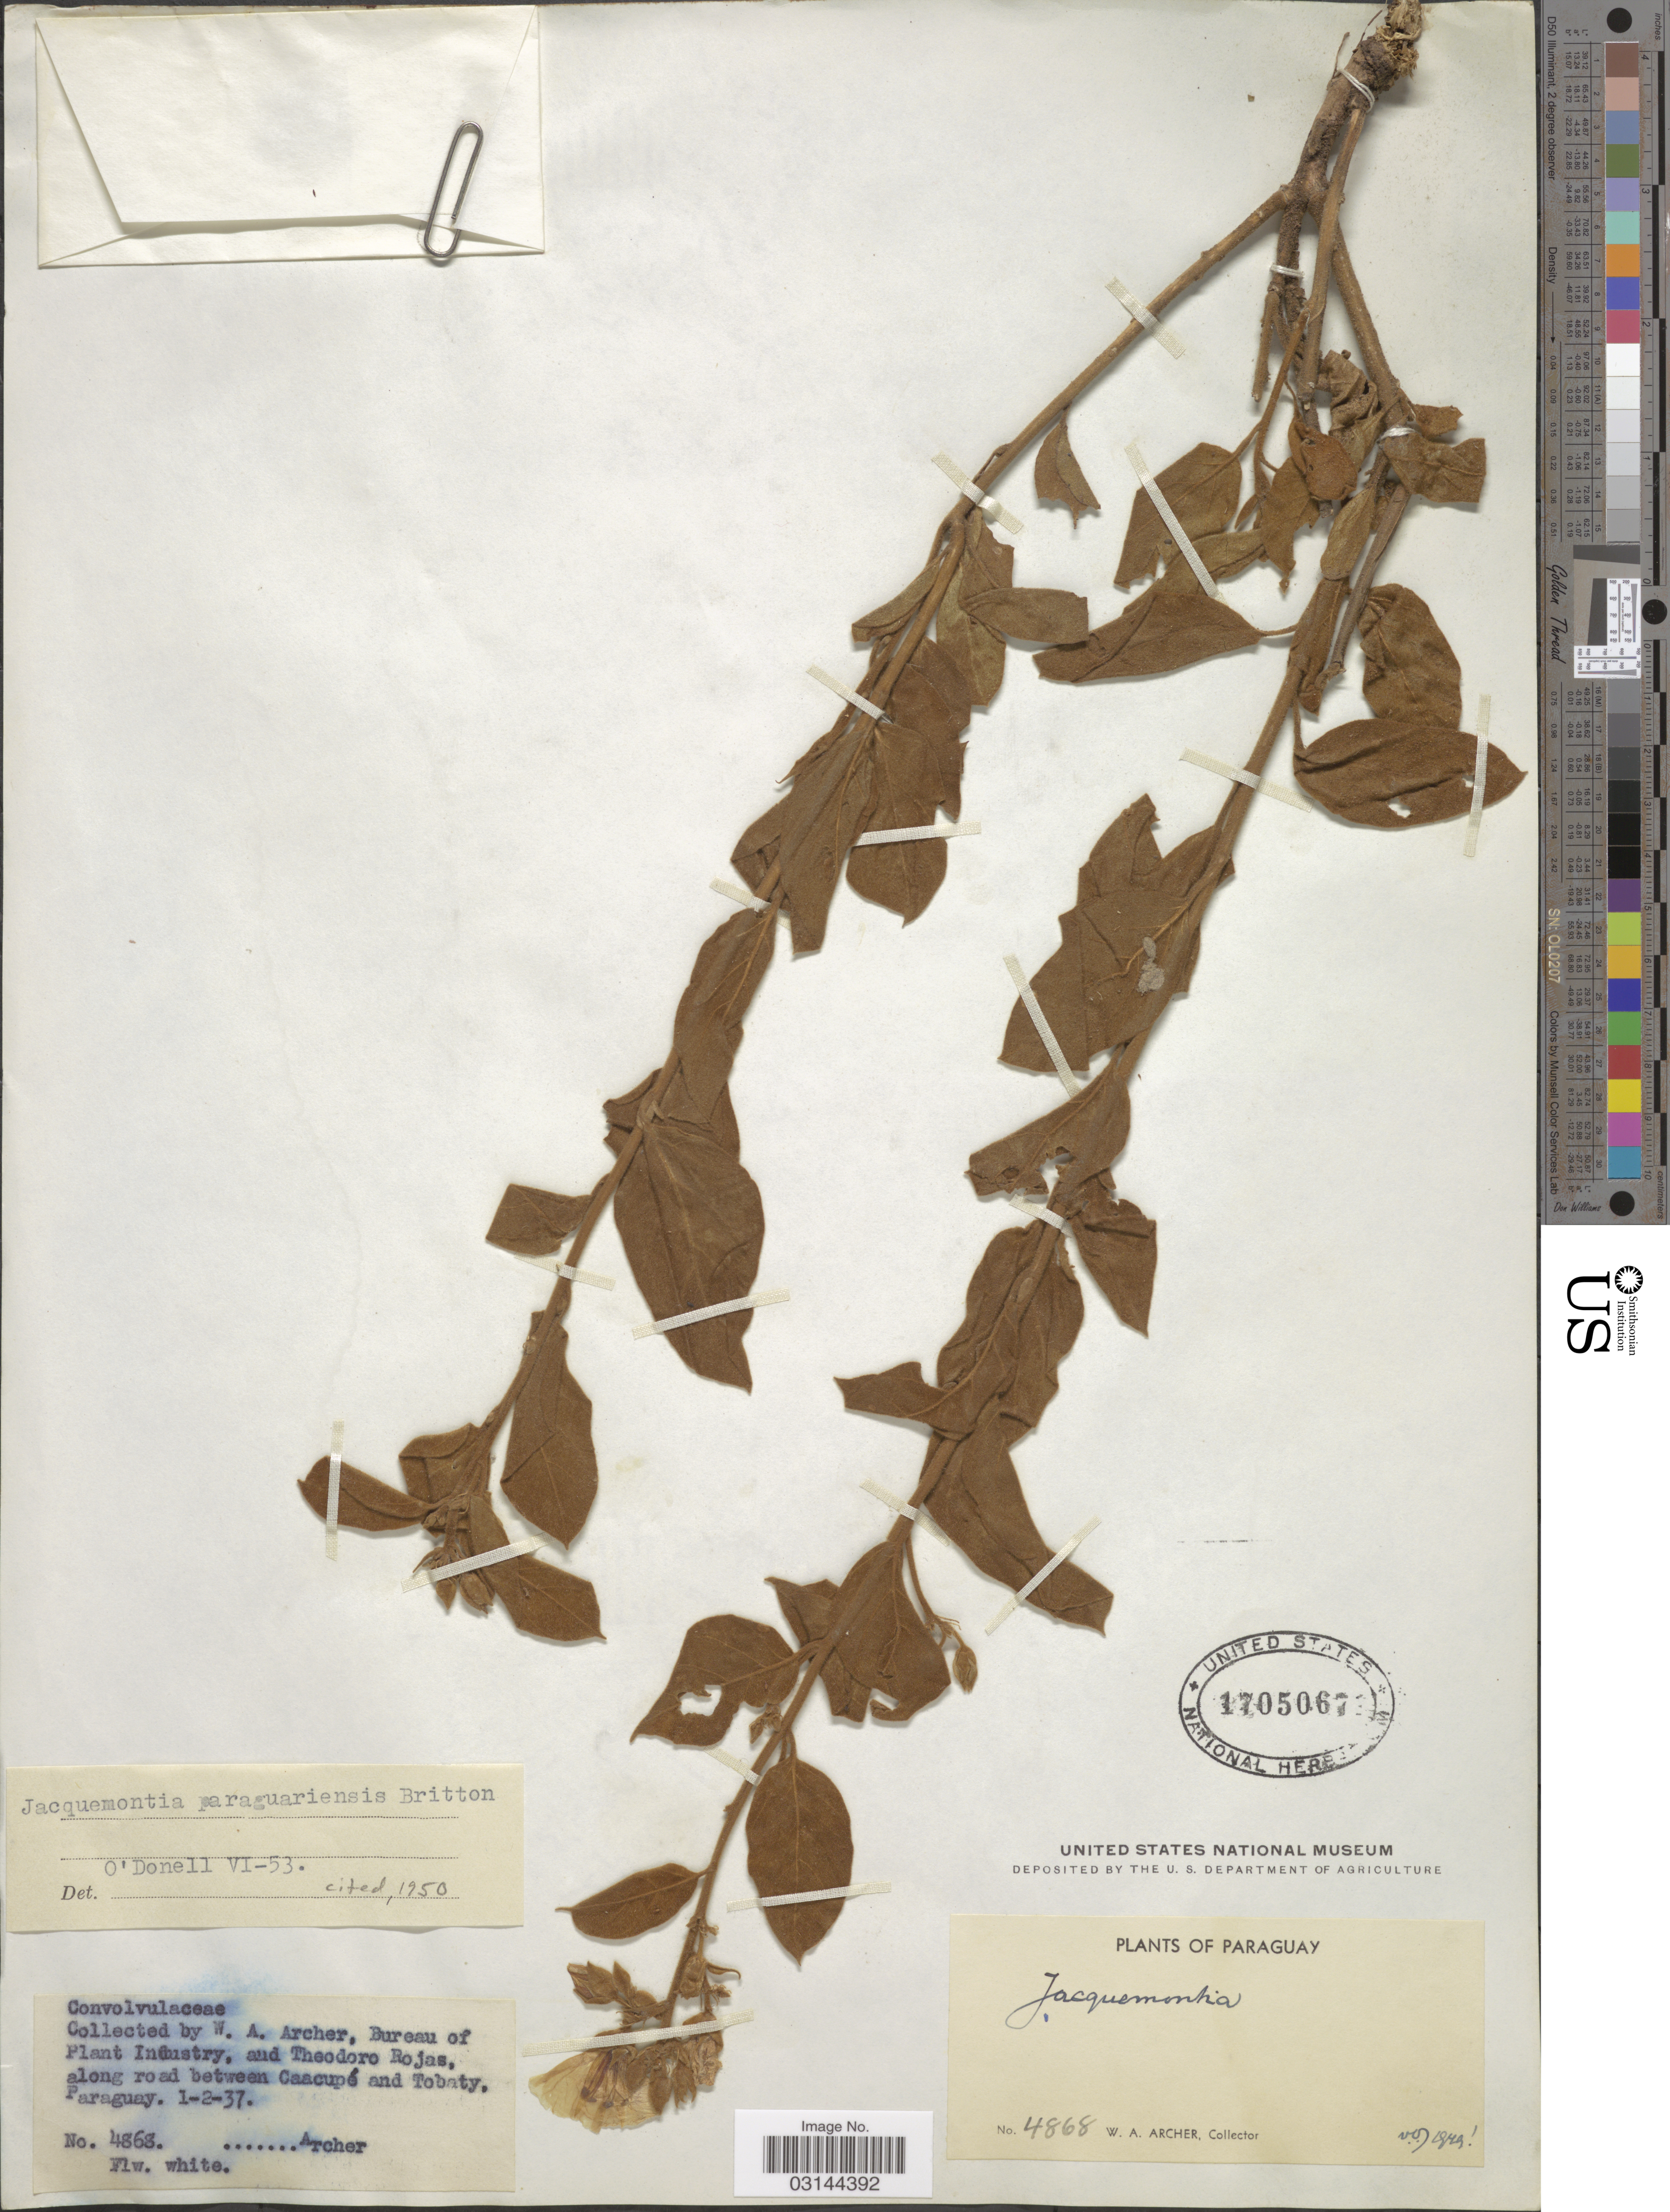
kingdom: Plantae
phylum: Tracheophyta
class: Magnoliopsida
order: Solanales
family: Convolvulaceae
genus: Jacquemontia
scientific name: Jacquemontia paraguayensis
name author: Britton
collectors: W. Archer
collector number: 4868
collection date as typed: Transcribed d/m/y: 1/2/37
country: Paraguay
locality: Along road between Caacupé and Tobaty.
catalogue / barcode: US 1705067